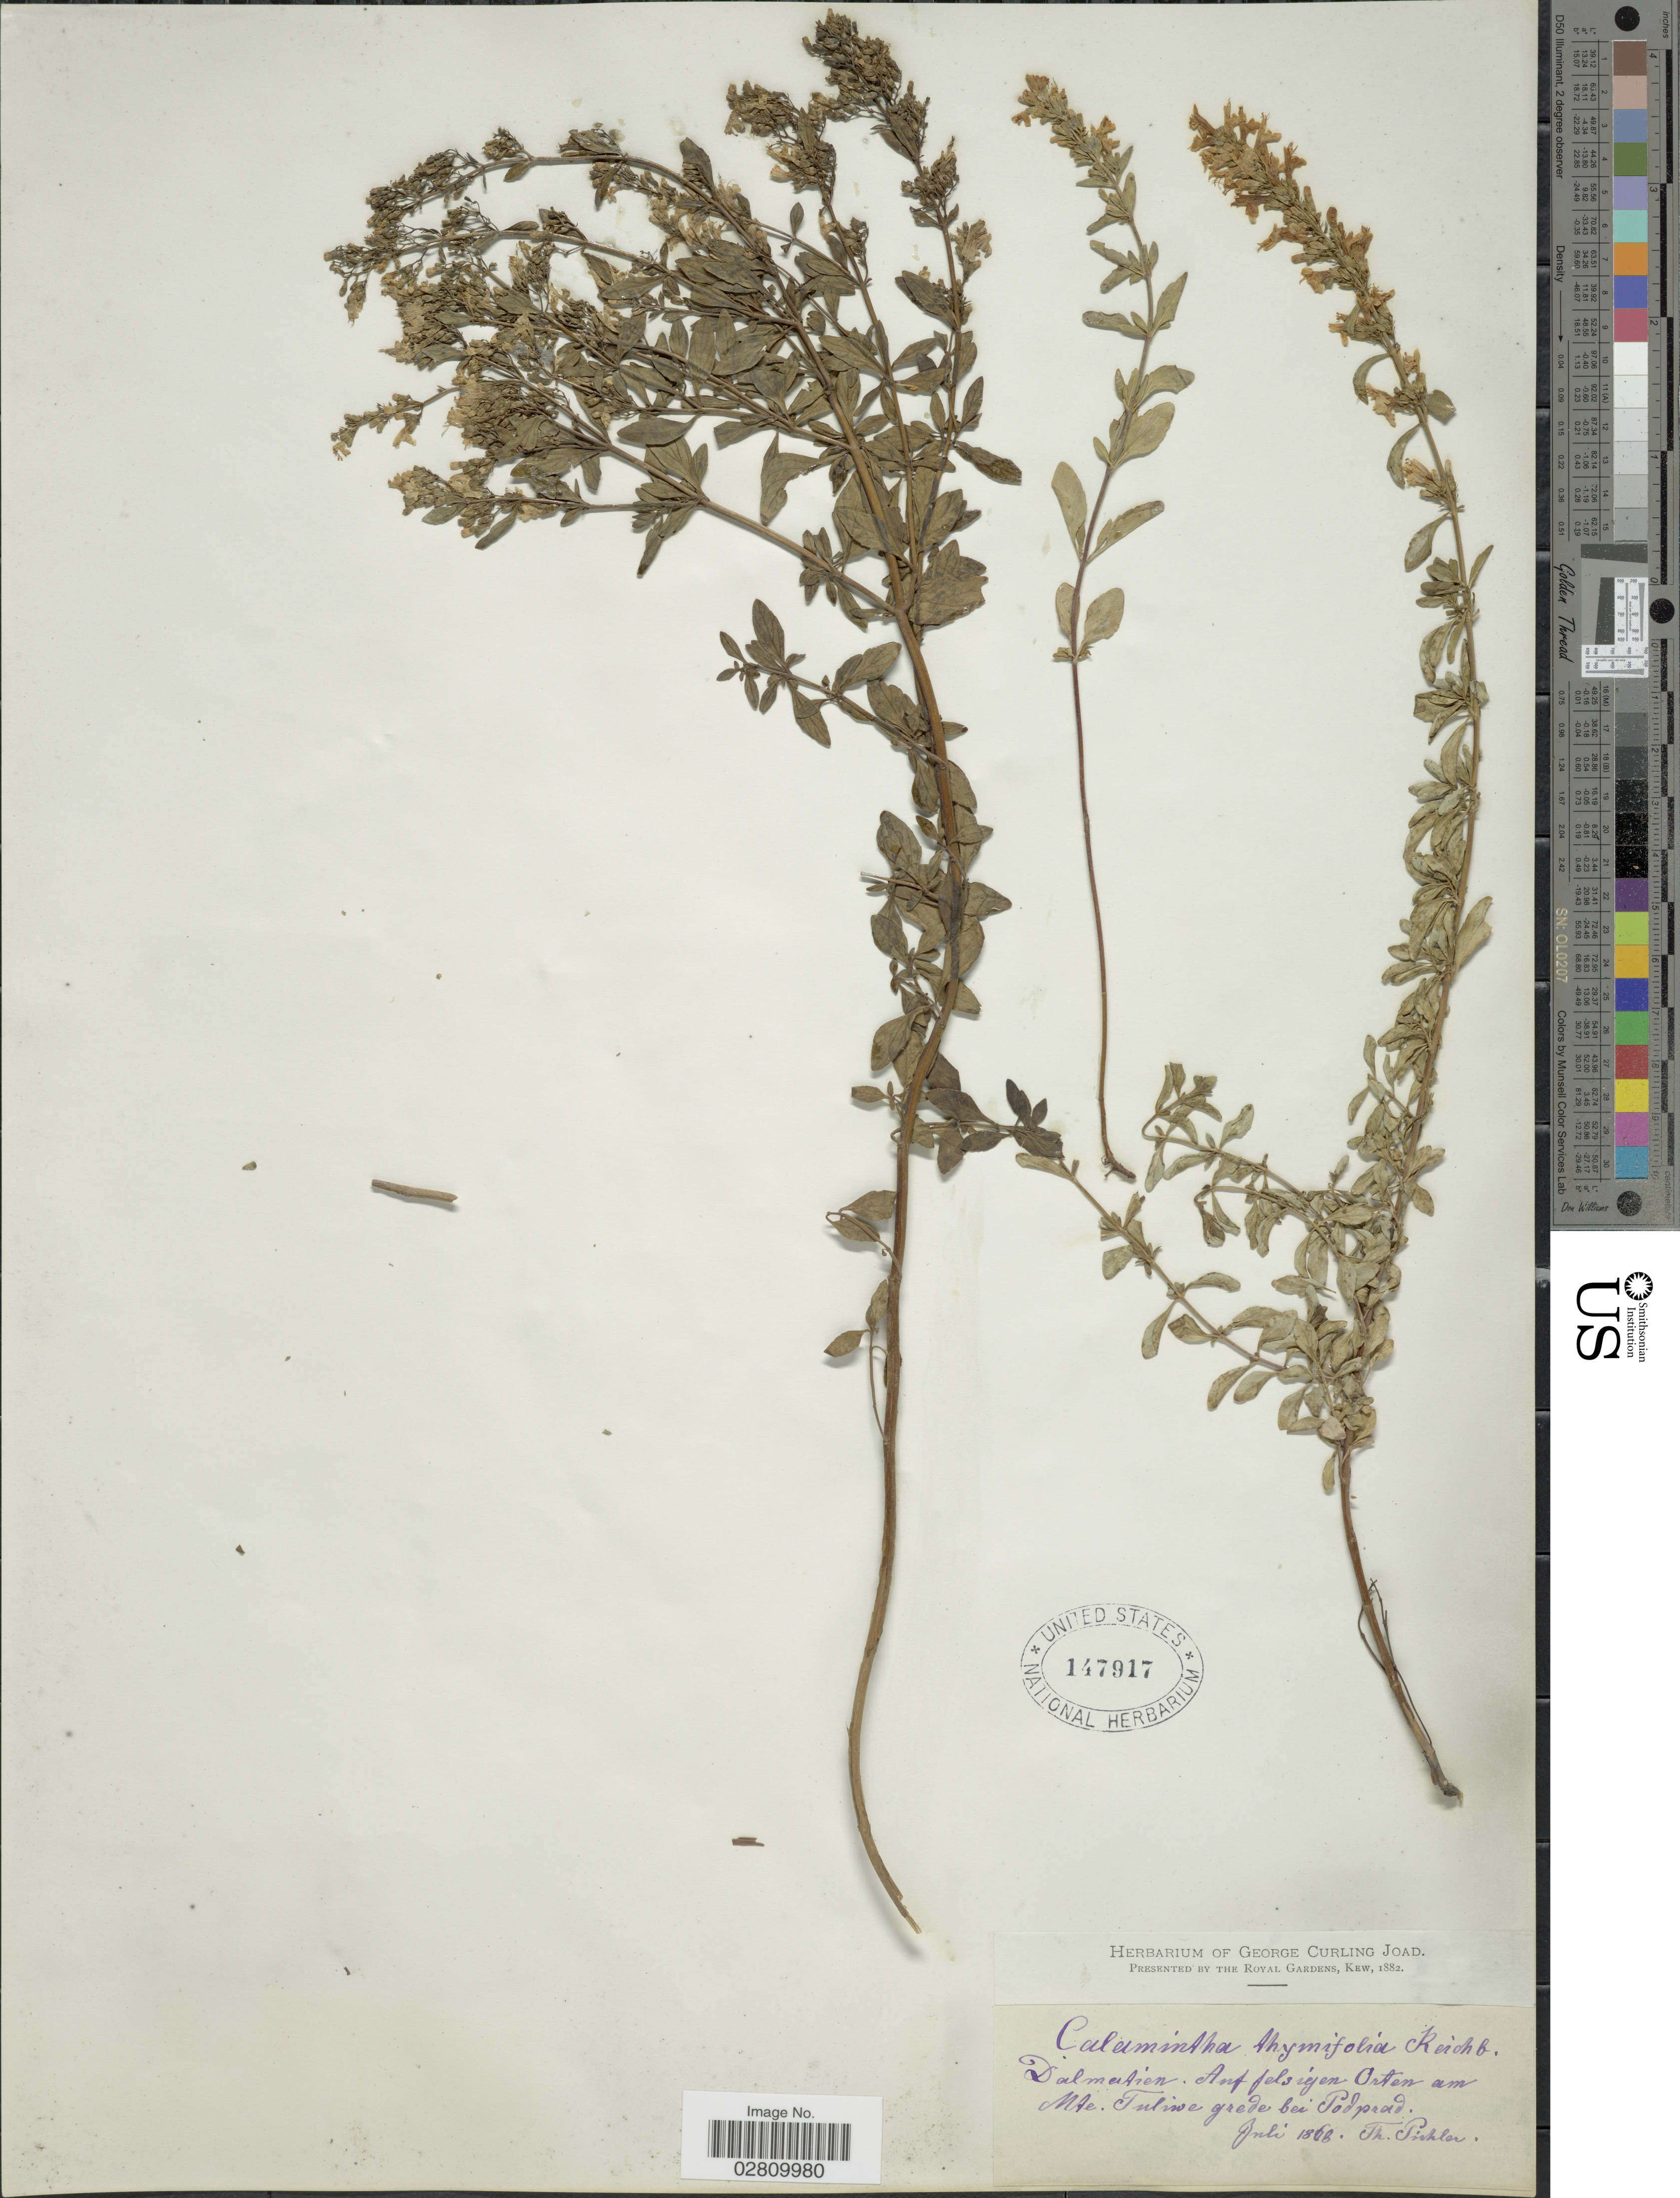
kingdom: Plantae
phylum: Tracheophyta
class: Magnoliopsida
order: Lamiales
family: Lamiaceae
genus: Calamintha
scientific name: Calamintha thymifolia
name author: (Scop.) Rchb.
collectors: T. Pichler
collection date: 1868-07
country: Croatia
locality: Dalmatien. Auf felsigen Arten am Mte. Tuliwe grede bei Podprad.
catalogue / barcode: US 147917